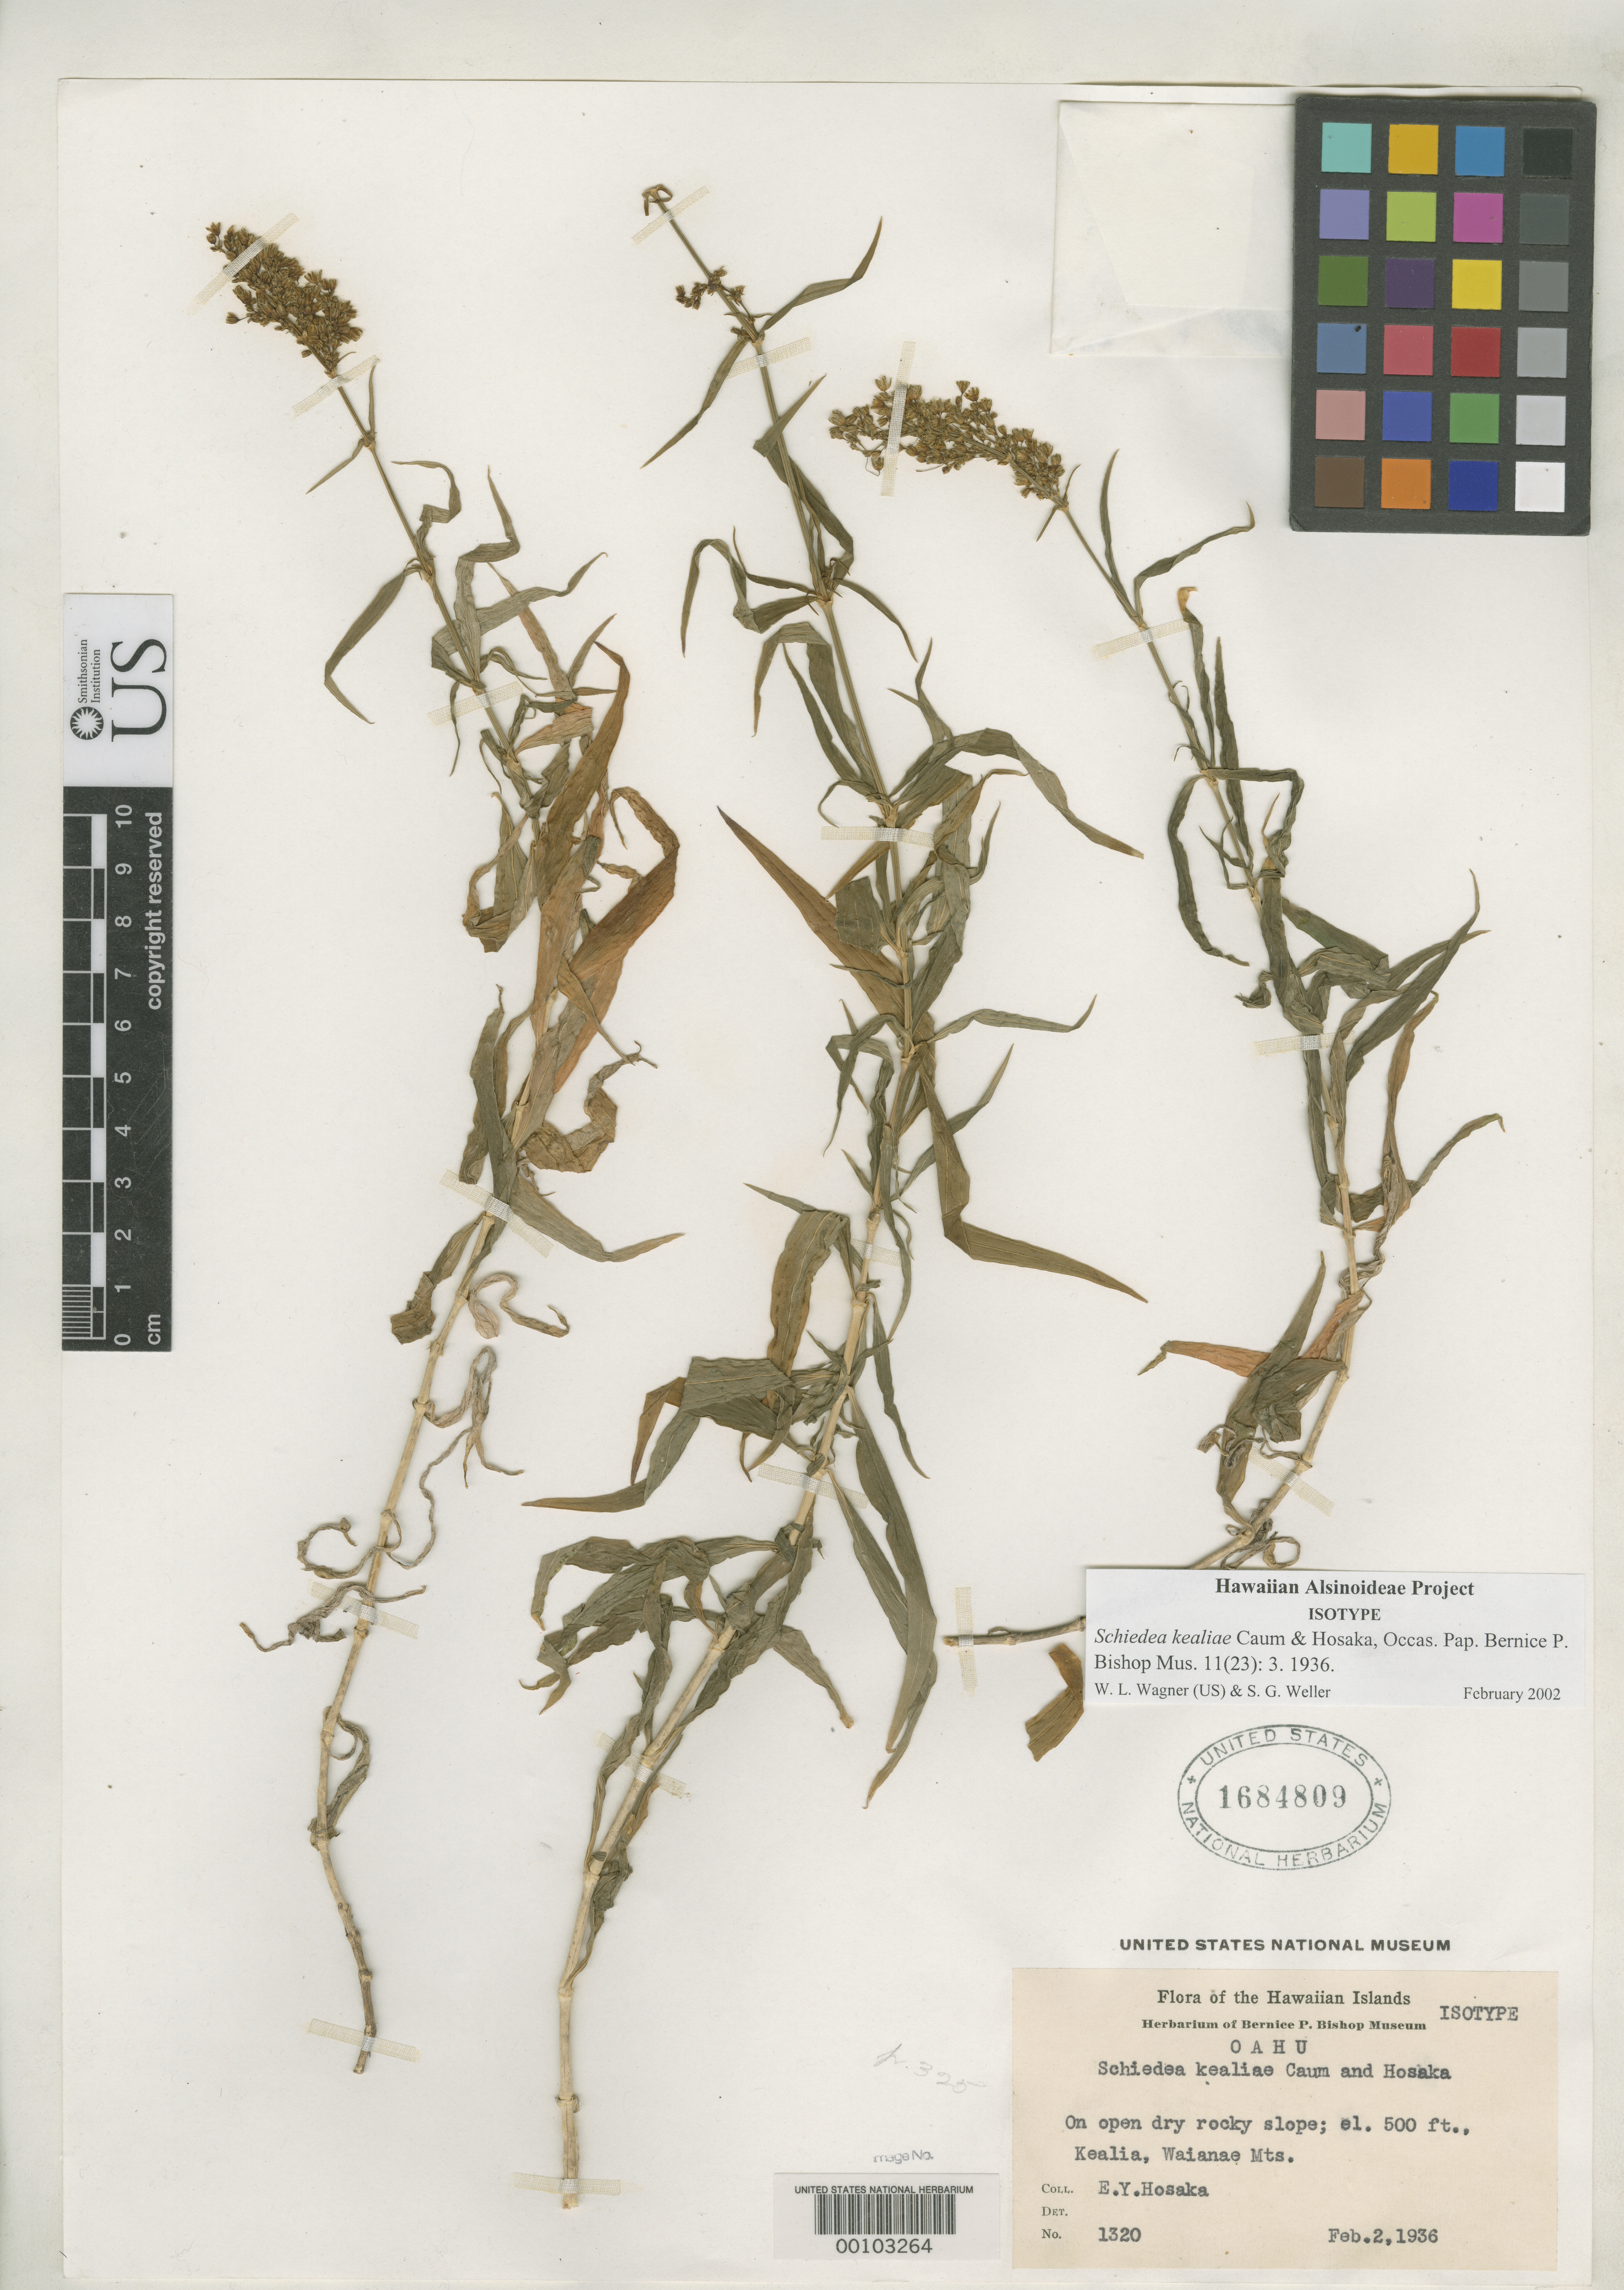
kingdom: Plantae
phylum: Tracheophyta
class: Magnoliopsida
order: Caryophyllales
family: Caryophyllaceae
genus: Schiedea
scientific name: Schiedea kealiae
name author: Caum & Hosaka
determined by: Wagner, W. L.; Weller, Stephen G.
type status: Isotype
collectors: E. Y. Hosaka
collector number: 1320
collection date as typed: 02 Feb 1936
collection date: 1936-02-02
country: United States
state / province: Hawaii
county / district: Honolulu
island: Oahu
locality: Kealia, Waianae Mts.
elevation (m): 152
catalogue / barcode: US 1684809